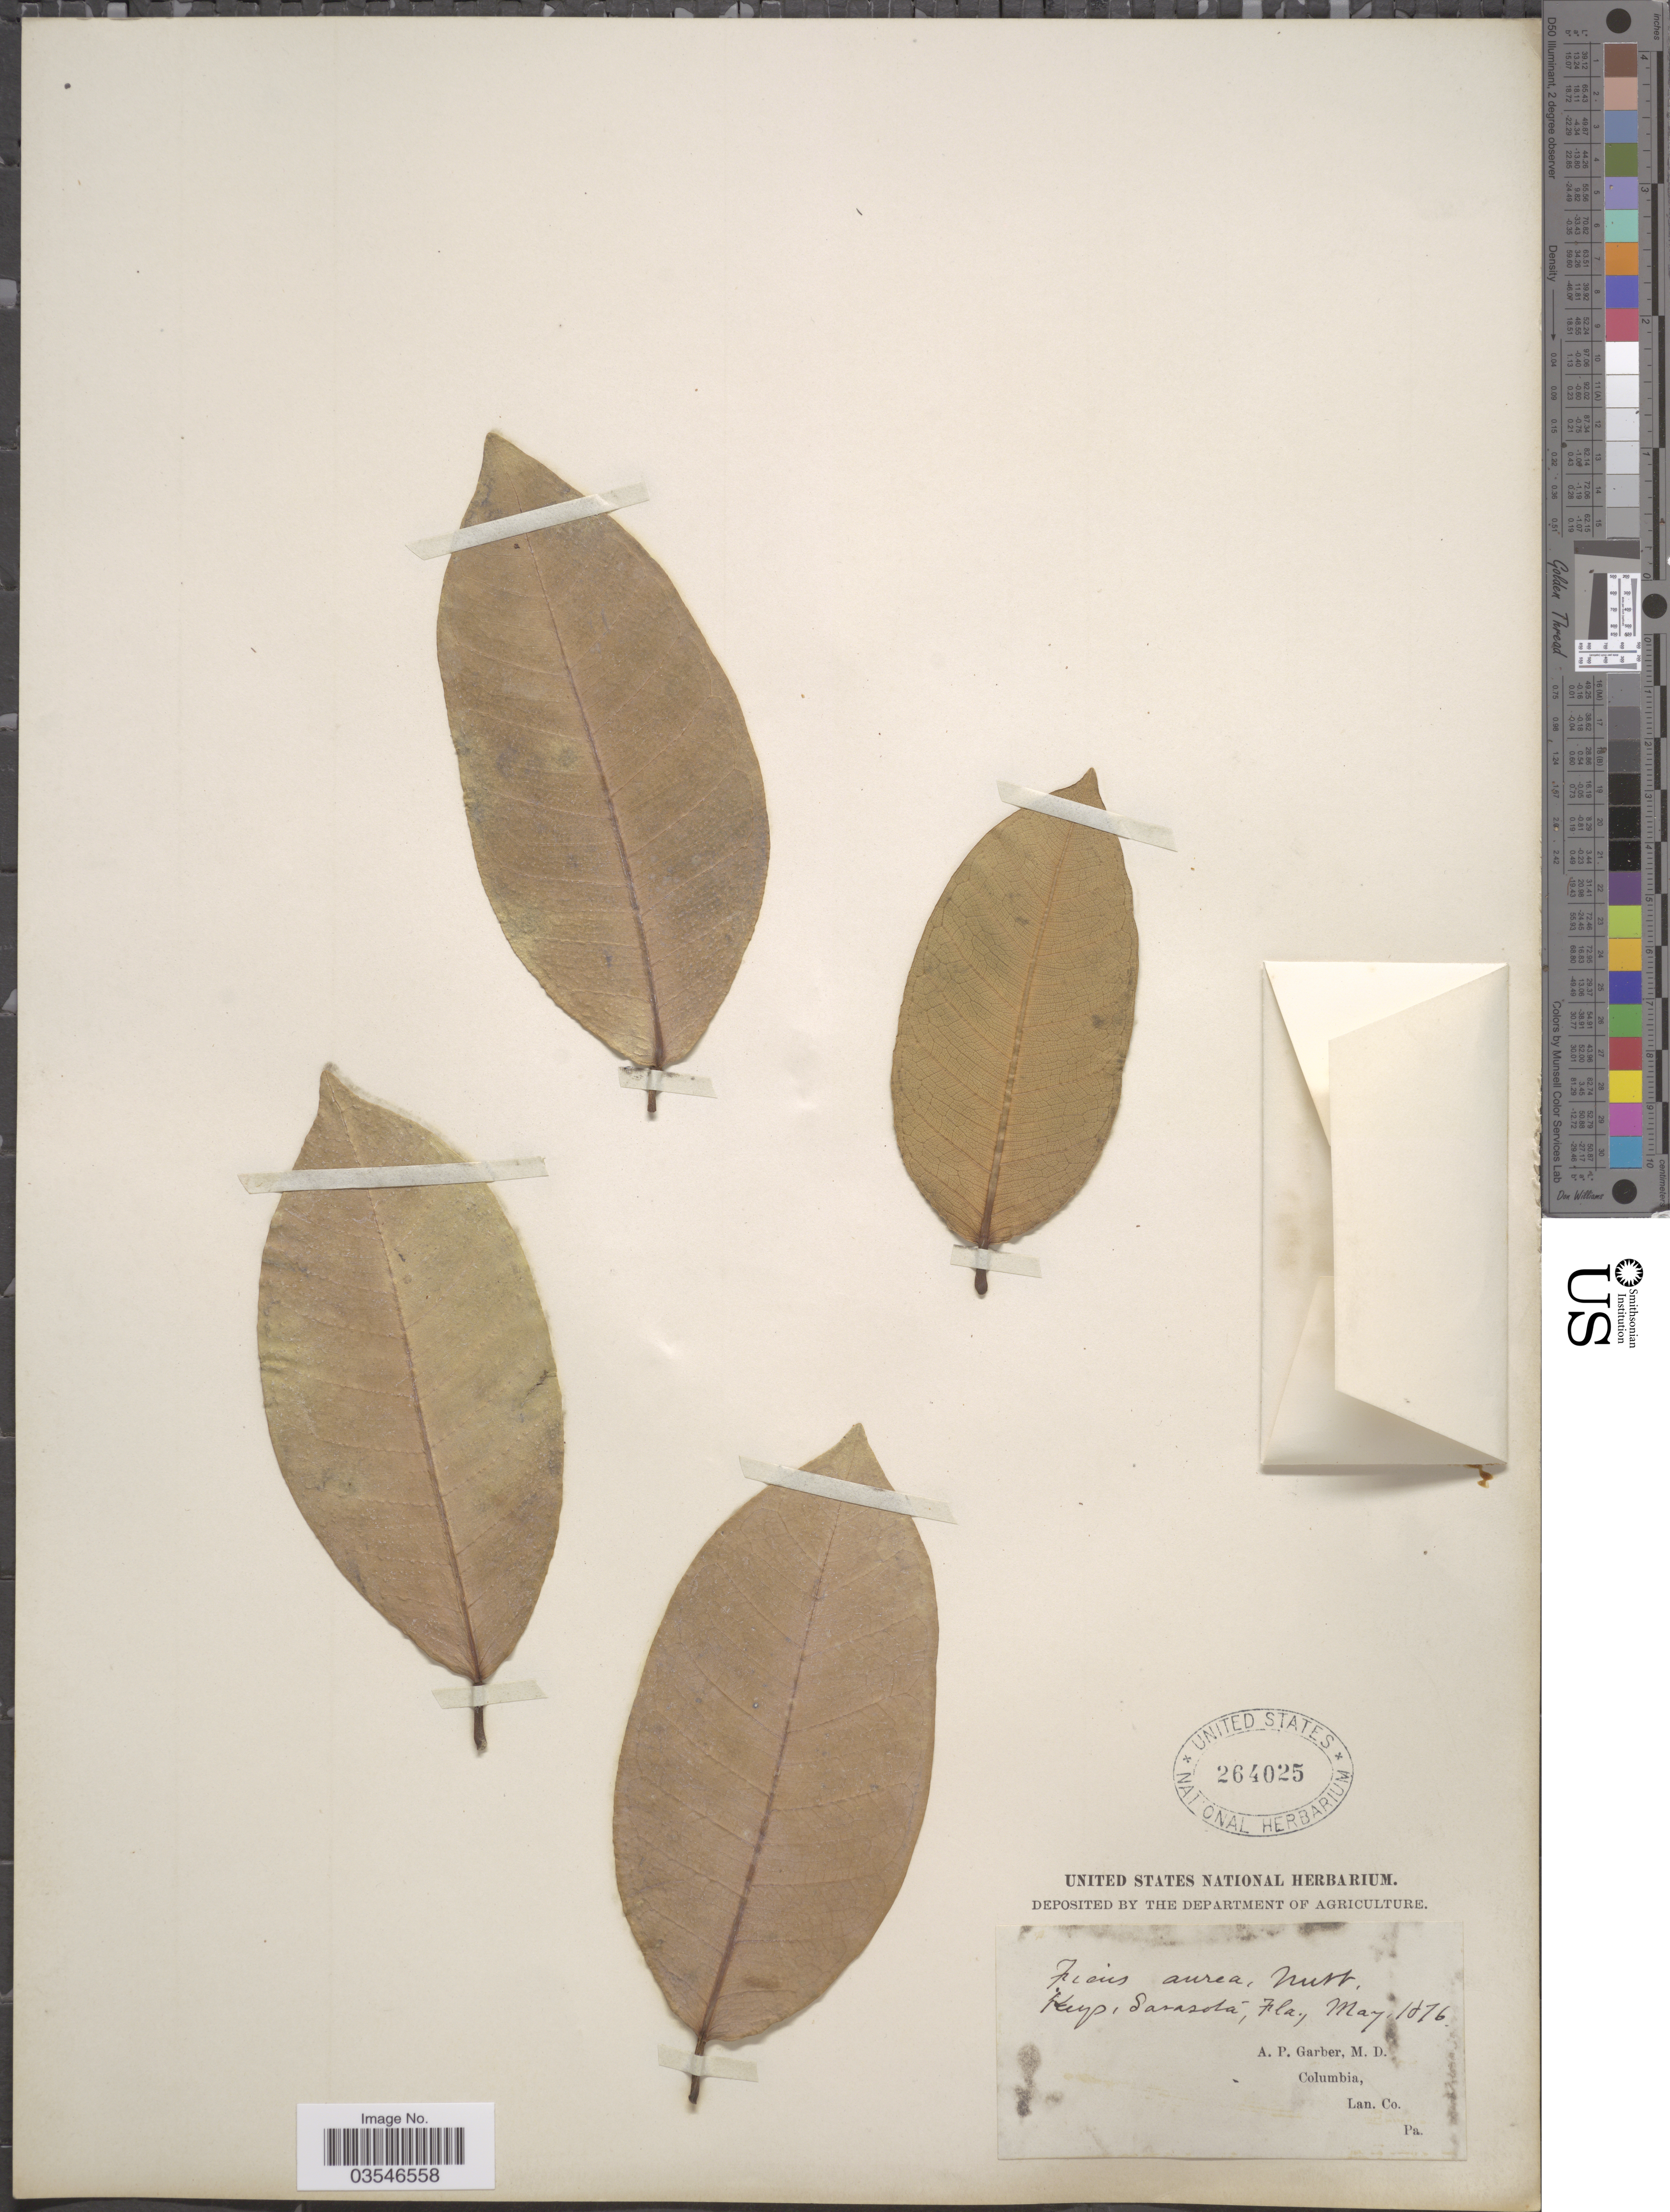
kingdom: Plantae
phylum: Tracheophyta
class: Magnoliopsida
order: Rosales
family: Moraceae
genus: Ficus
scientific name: Ficus aurea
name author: Nutt.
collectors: A. P. Garber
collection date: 1876-05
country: United States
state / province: Florida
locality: Keys, Sarasotá.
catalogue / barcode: US 264025